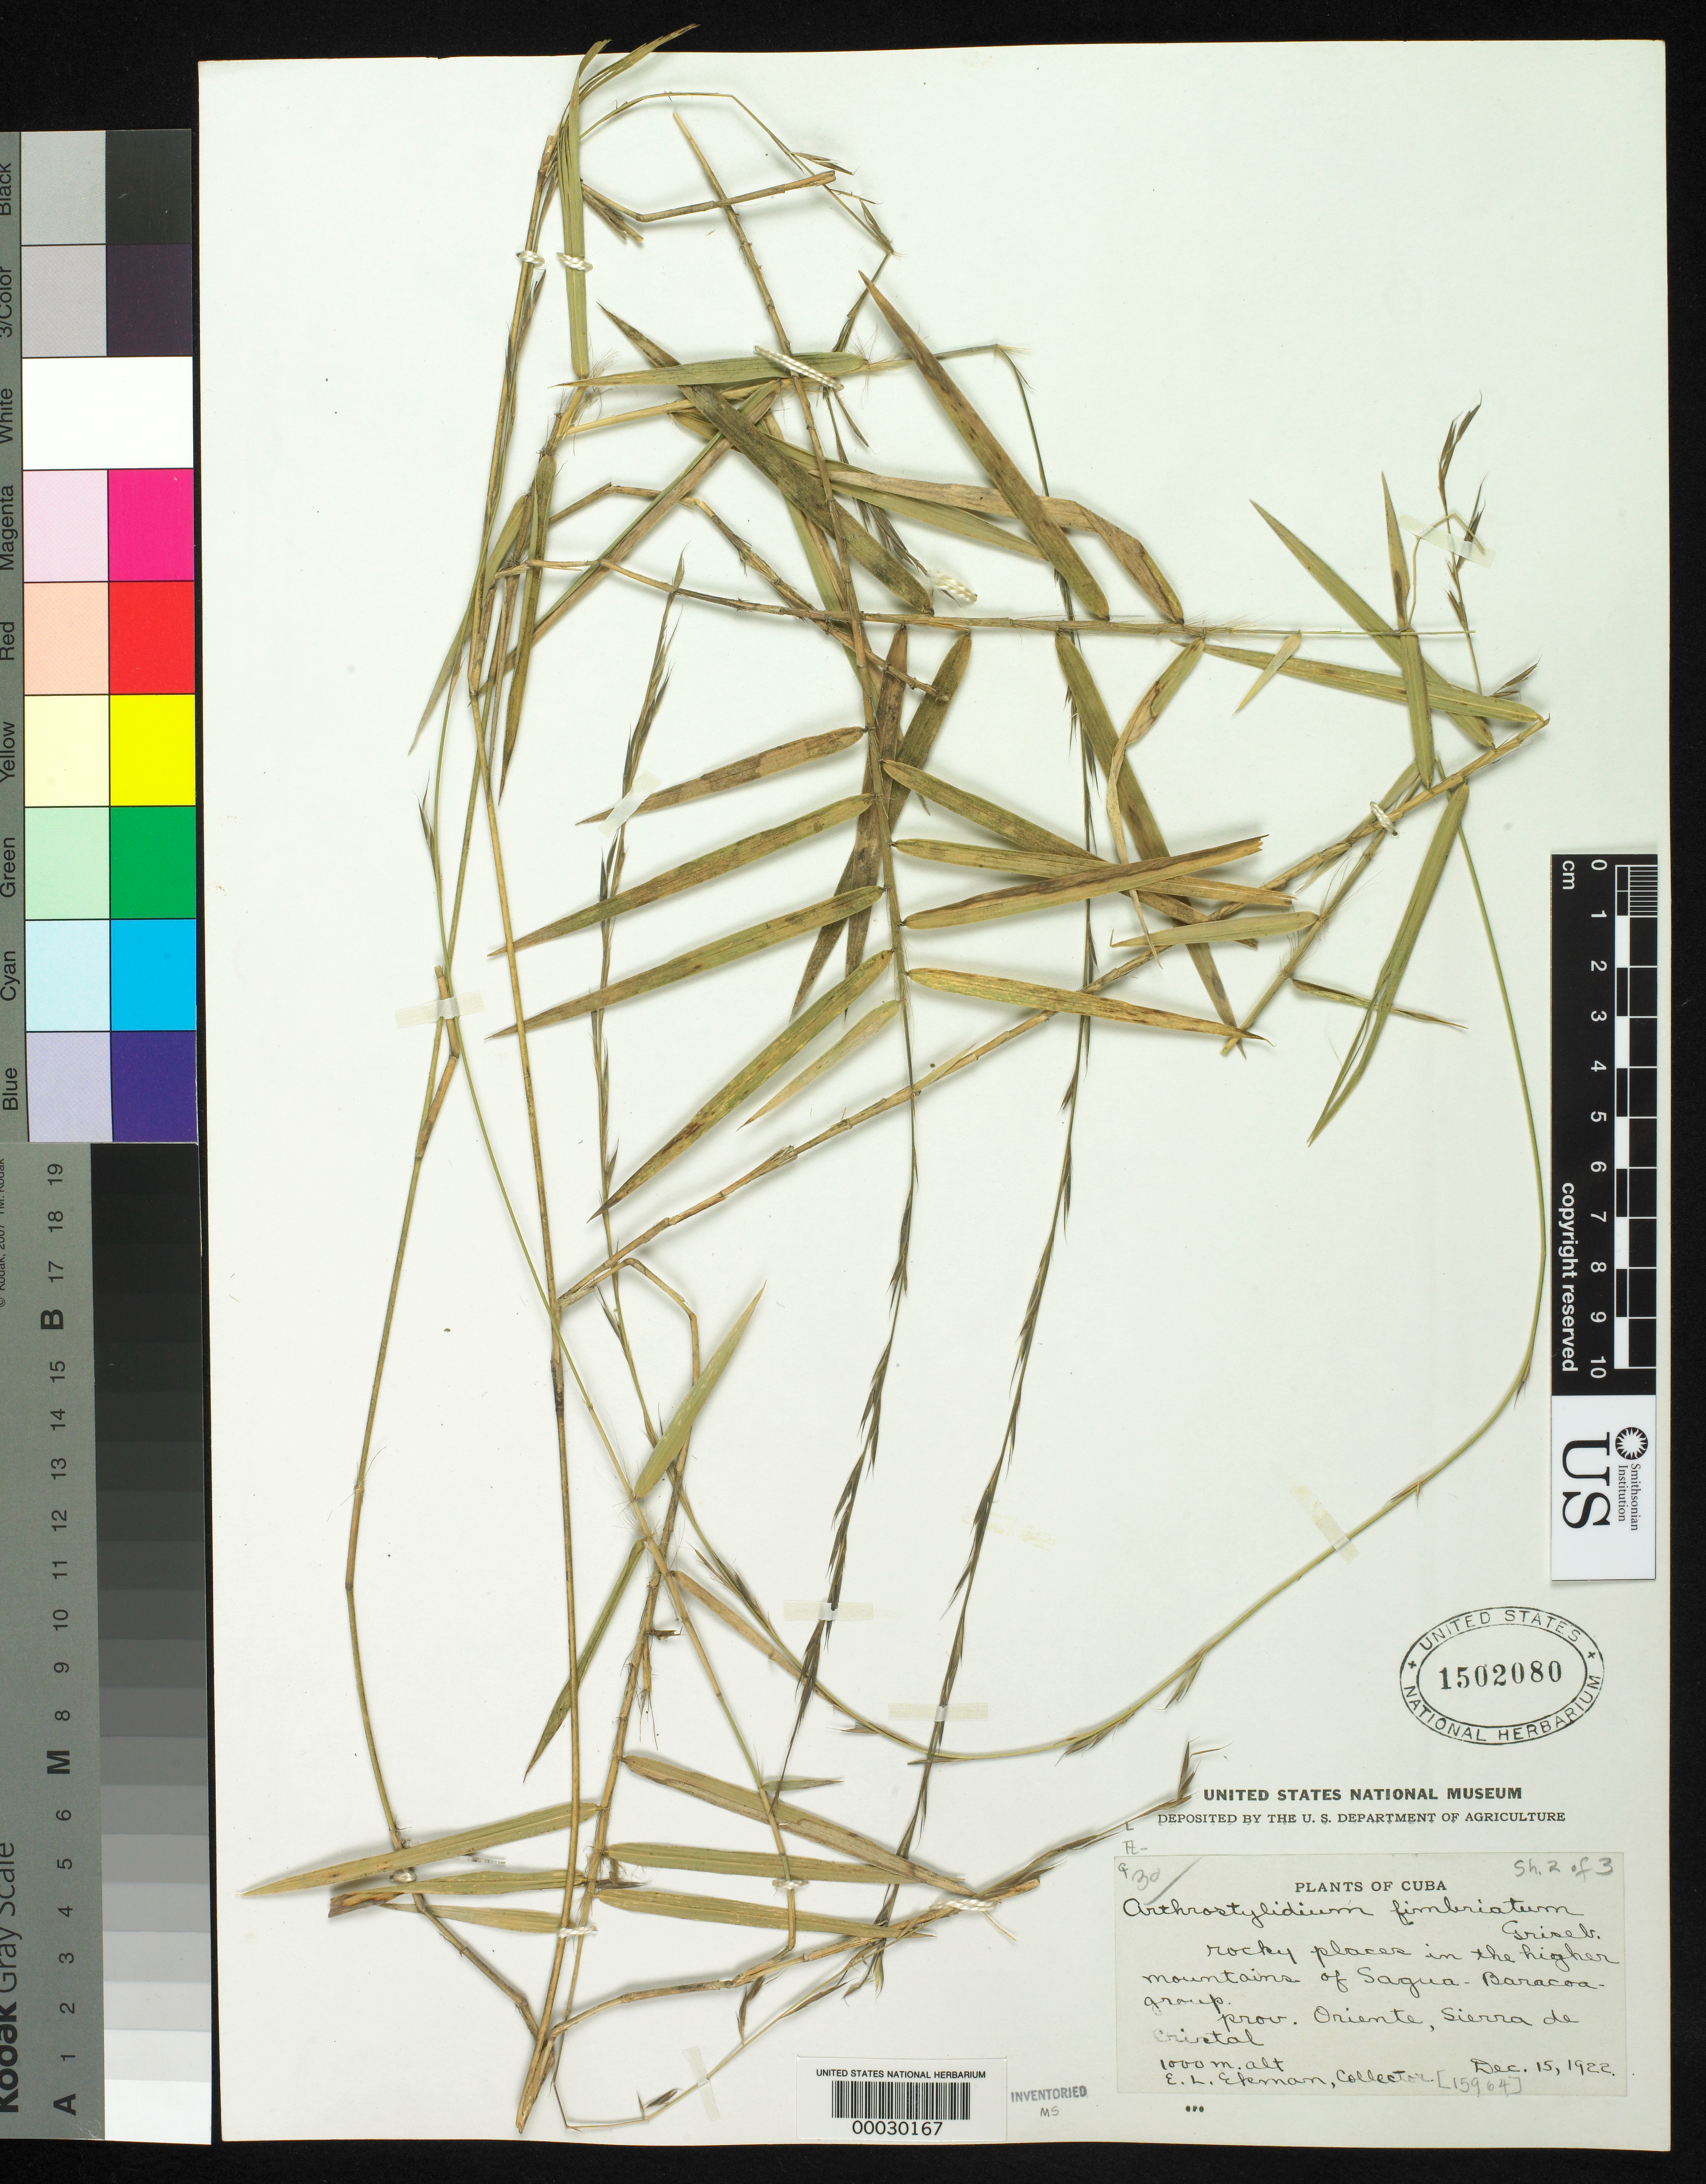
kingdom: Plantae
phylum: Tracheophyta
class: Liliopsida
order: Poales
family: Poaceae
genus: Arthrostylidium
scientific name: Arthrostylidium fimbriatum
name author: Griseb.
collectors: E. L. Ekman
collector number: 15964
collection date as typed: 15 Dec 1922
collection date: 1922-12-15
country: Cuba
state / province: Oriente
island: Greater Antilles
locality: Sierra de cristal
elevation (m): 1000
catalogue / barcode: US 1502080